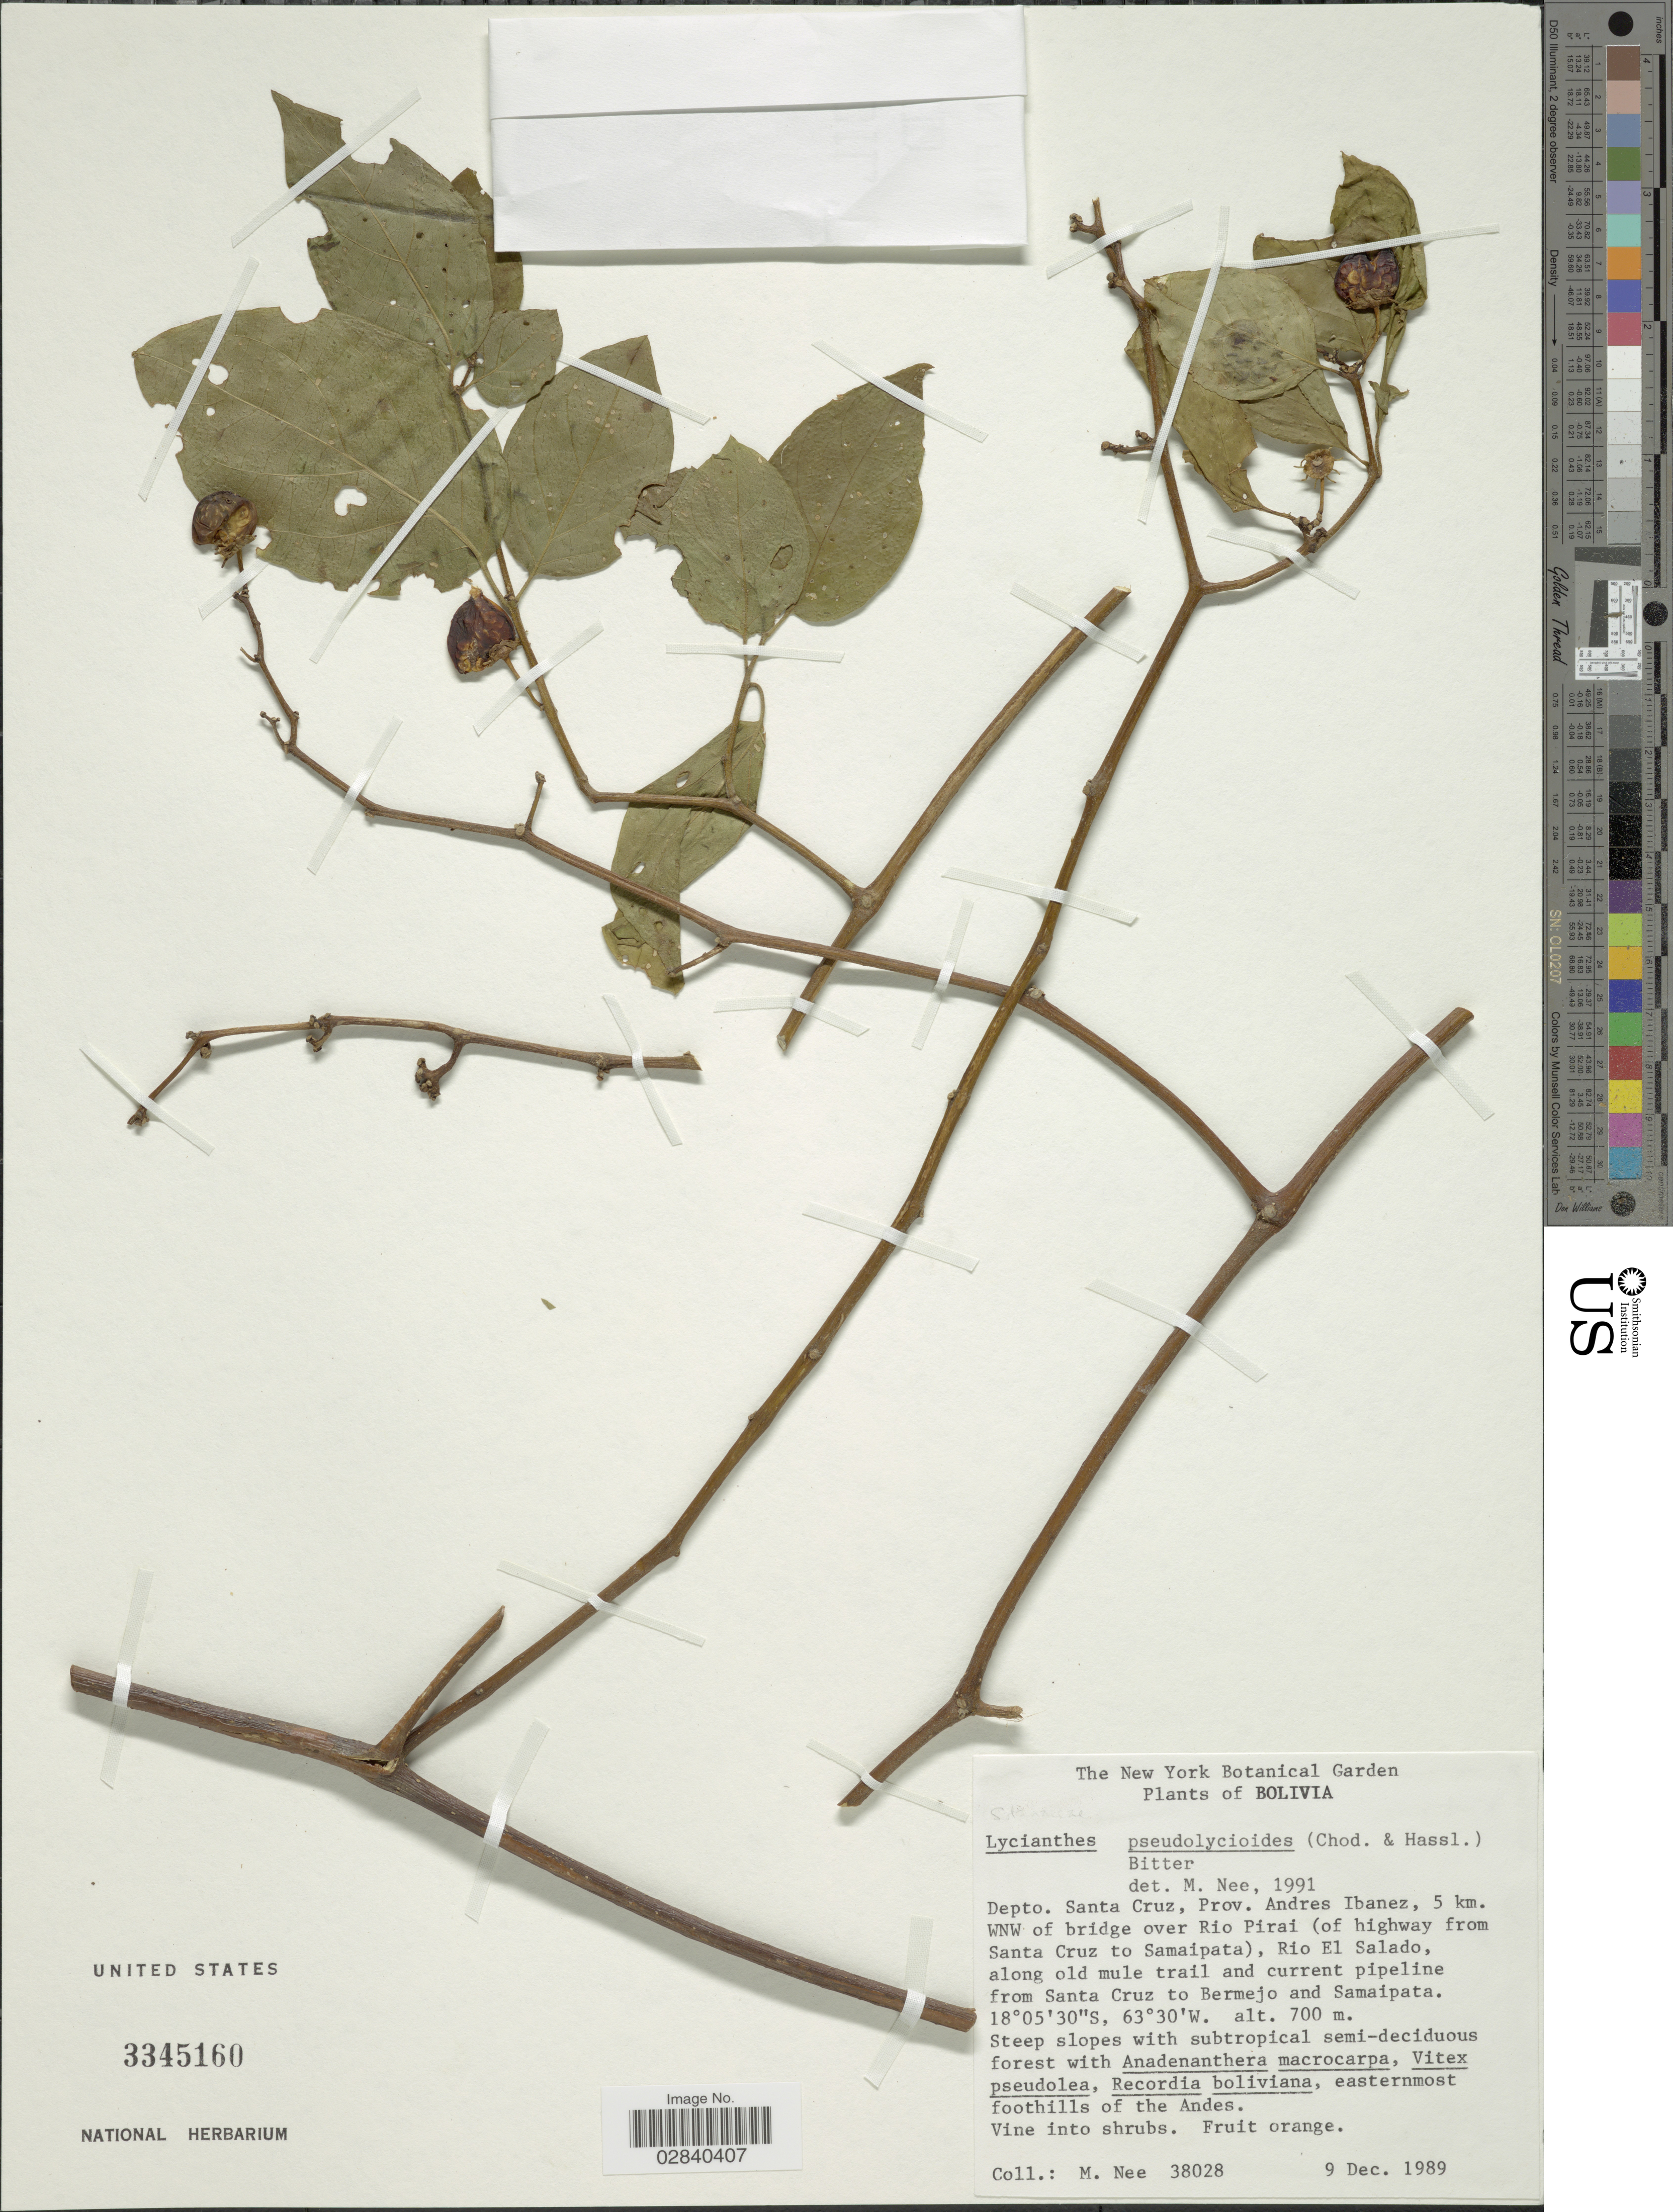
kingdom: Plantae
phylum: Tracheophyta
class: Magnoliopsida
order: Solanales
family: Solanaceae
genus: Lycianthes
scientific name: Lycianthes pseudolycioides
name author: Bitter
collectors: M. Nee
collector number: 38028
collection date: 1989-12-09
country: Bolivia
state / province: Santa Cruz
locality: Depto. Santa Cruz, Prov. Andres Ibanez, 5 km. WNW of bridge over Rio Pirai (of highway from Santa Cruz to Samaipata), Rio El Salado, along old mule trail and current pipeline from Santa Cruz to Bermejo and Samaipata.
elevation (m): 700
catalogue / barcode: US 3345160